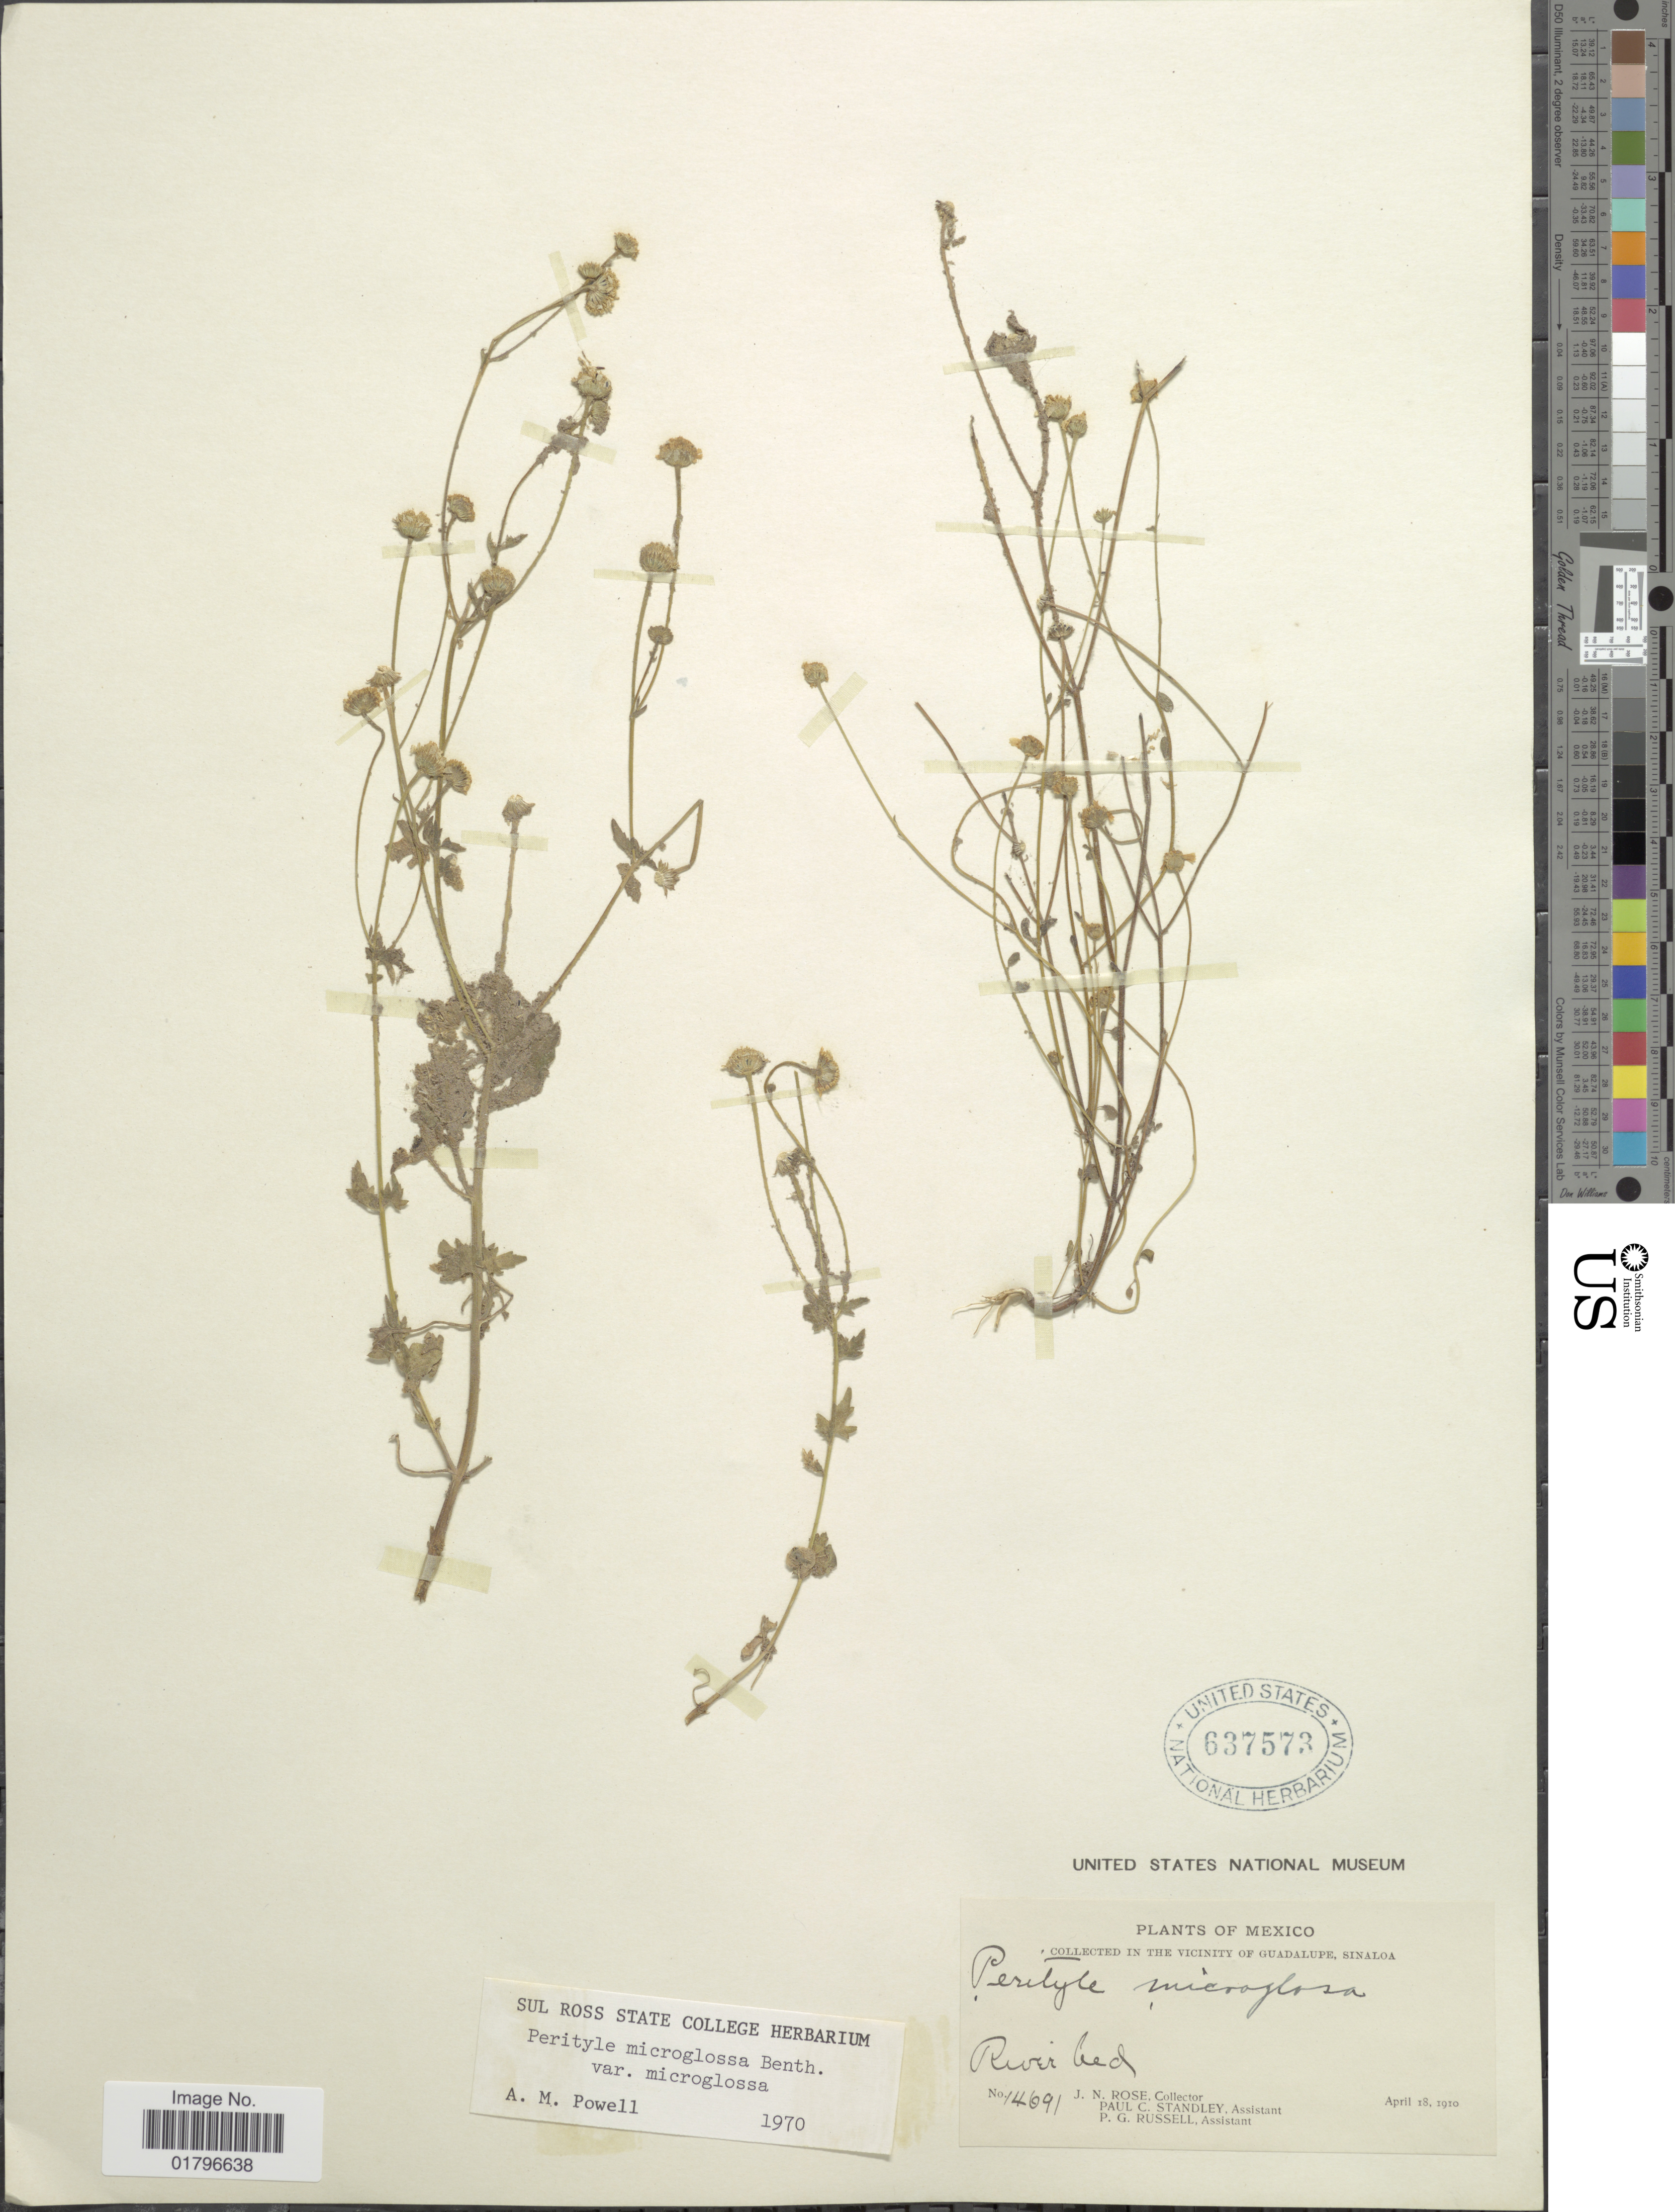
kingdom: Plantae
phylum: Tracheophyta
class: Magnoliopsida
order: Asterales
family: Asteraceae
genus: Perityle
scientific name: Perityle microglossa var. microglossa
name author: Benth.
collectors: J. N. Rose, P. C. Standley & P. G. Russell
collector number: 14691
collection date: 1910-04-18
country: Mexico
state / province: Sinaloa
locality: Vicinity of Guadalupe, river bed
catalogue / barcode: US 637573